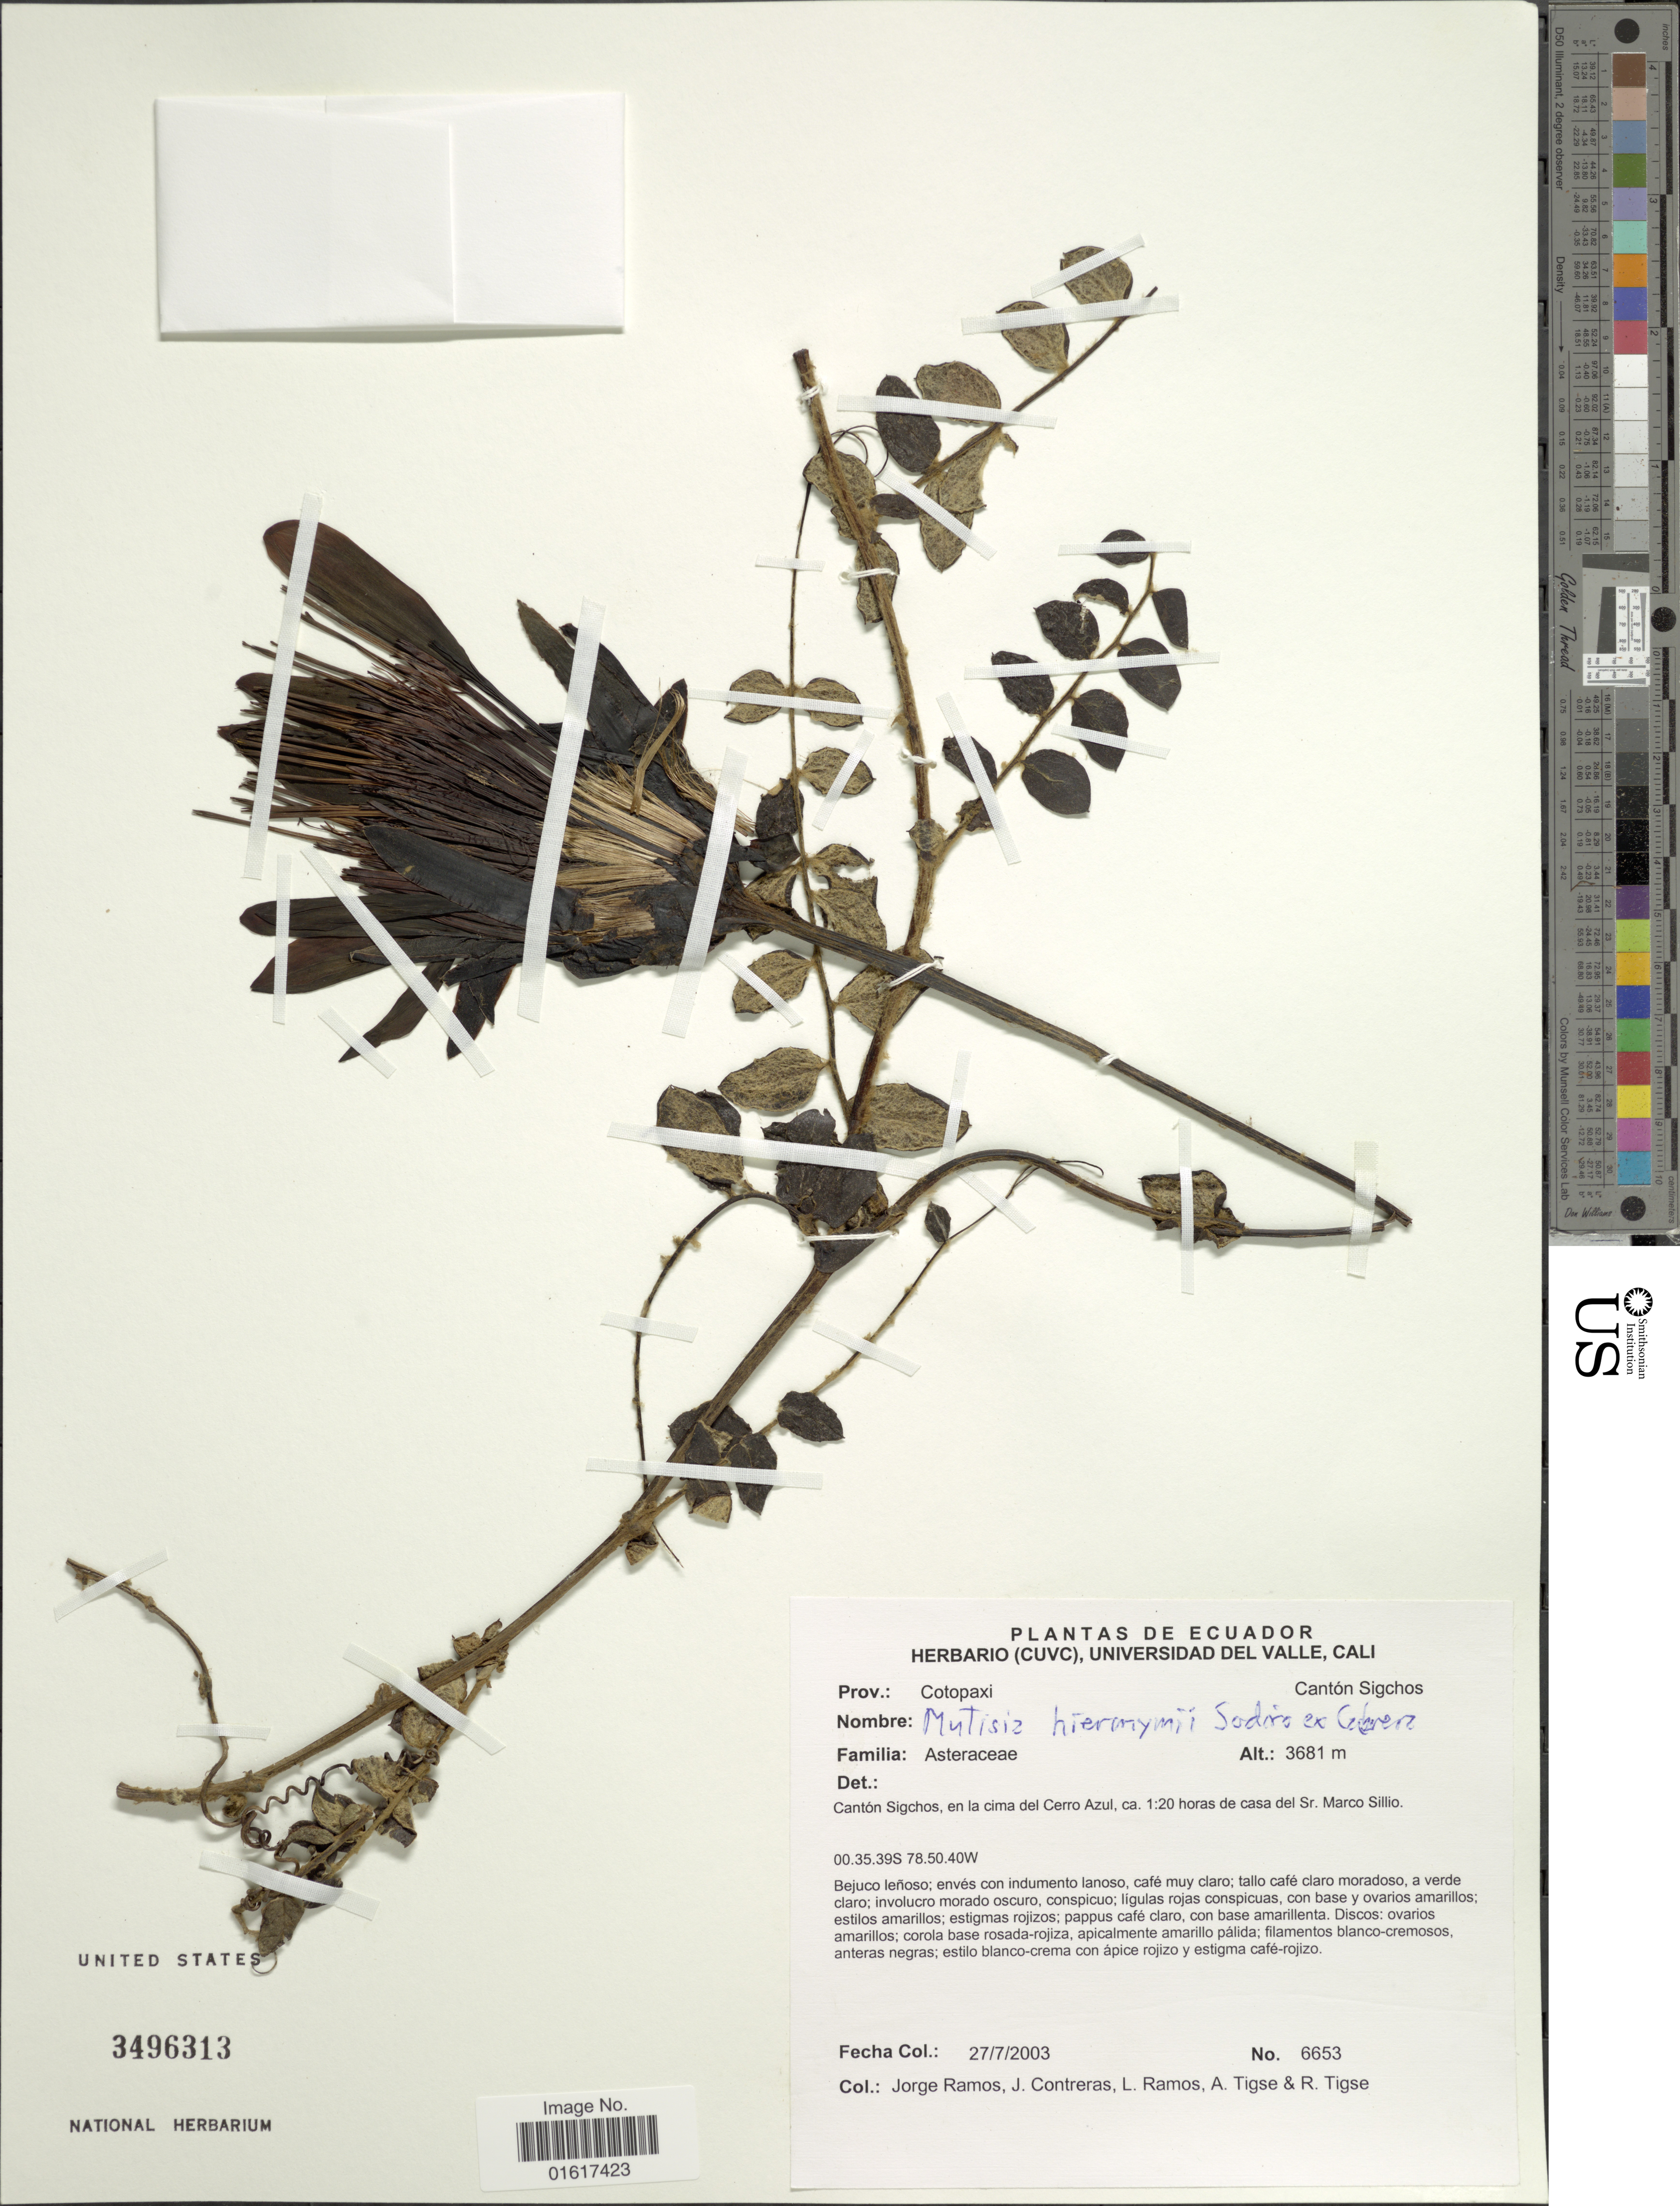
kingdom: Plantae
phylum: Tracheophyta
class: Magnoliopsida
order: Asterales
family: Asteraceae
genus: Mutisia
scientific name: Mutisia hieronymi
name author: Sodiro ex Cabrera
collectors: J. Ramos, J. Contreras, L. Ramos, A. Tigse & R. Tigse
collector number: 6653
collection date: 2003-07-27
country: Ecuador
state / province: Cotopaxi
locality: Cantón Sigchos, en la cima del Cerro Azul, ca. 1:20 horas de casa del Sr. Marco Sillio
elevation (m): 3681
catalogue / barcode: US 3496313